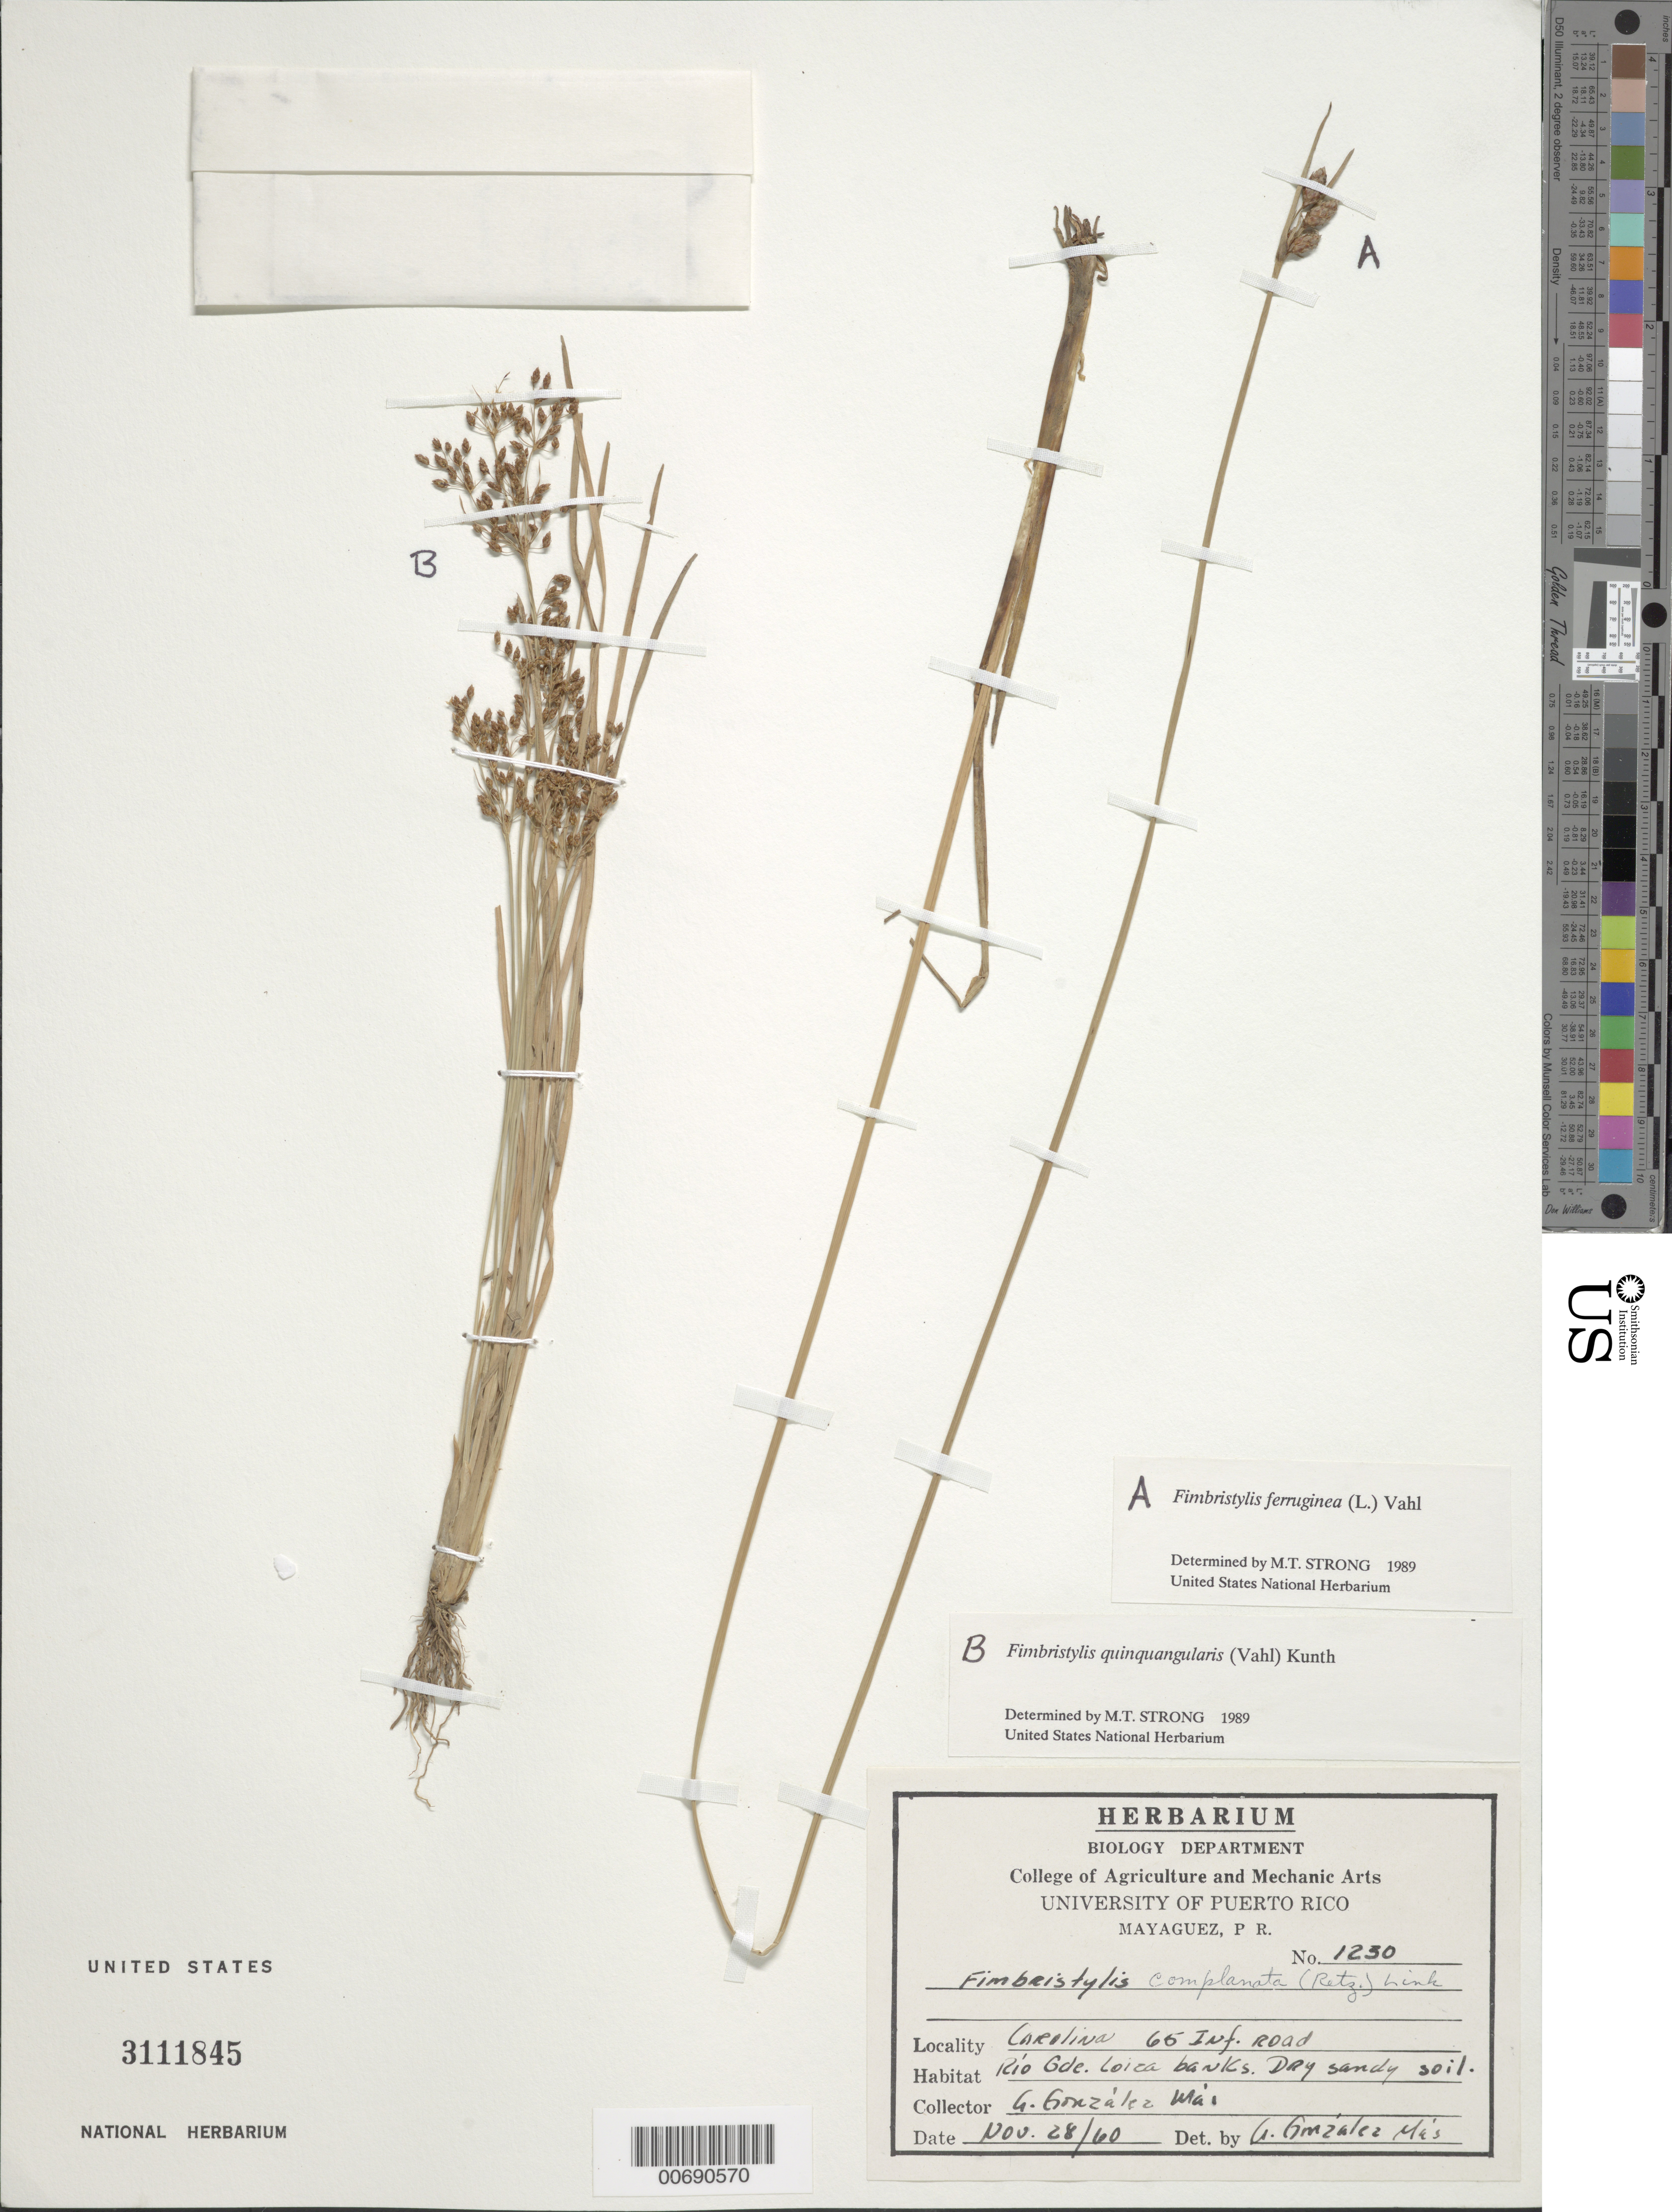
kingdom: Plantae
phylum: Tracheophyta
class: Liliopsida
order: Poales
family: Cyperaceae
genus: Fimbristylis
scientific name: Fimbristylis quinquangularis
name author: (Vahl) Kunth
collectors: A. González Más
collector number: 1230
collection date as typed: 28 Nov 1960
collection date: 1960-11-28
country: Puerto Rico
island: Greater Antilles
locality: Carolina: 65 Inf. road, Rio Grande Loiza banks.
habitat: dry sandy soil.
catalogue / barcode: US 3111845